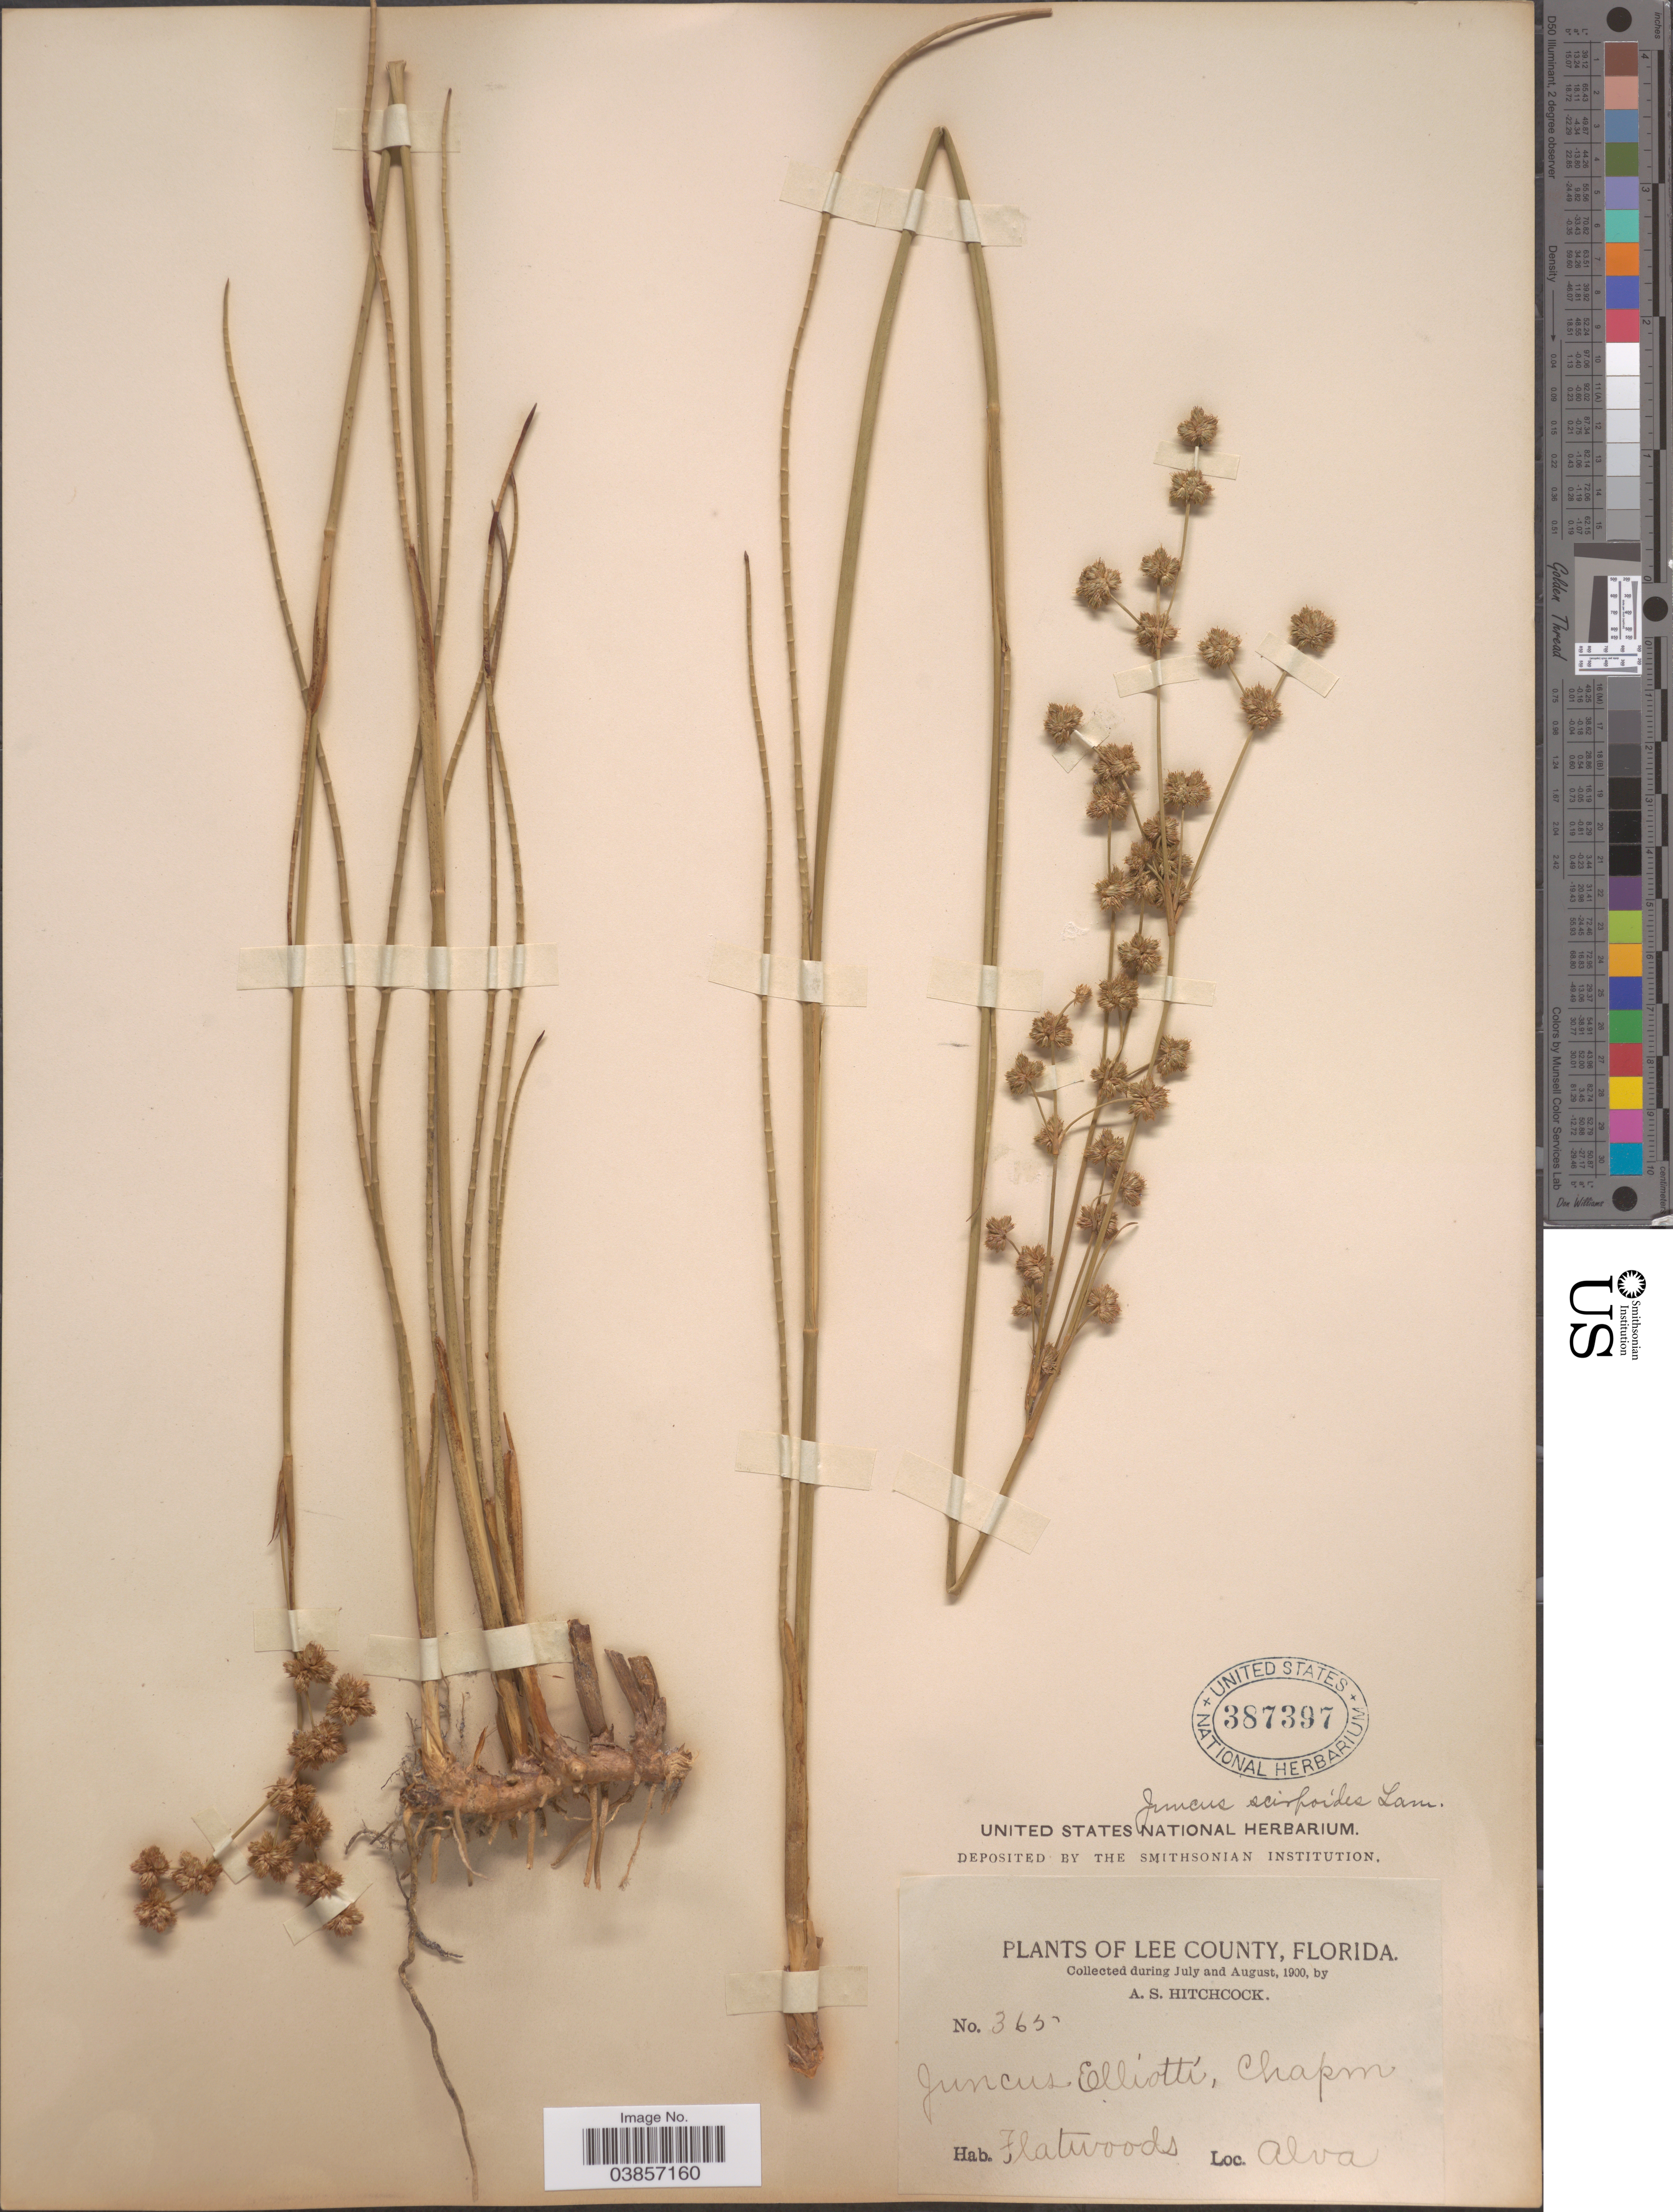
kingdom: Plantae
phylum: Tracheophyta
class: Liliopsida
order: Poales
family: Juncaceae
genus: Juncus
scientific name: Juncus scirpoides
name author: Lam.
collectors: A. S. Hitchcock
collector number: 365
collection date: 1900-07/1900-08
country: United States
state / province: Florida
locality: Lee County. Flatwoods. Alva.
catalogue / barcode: US 387397